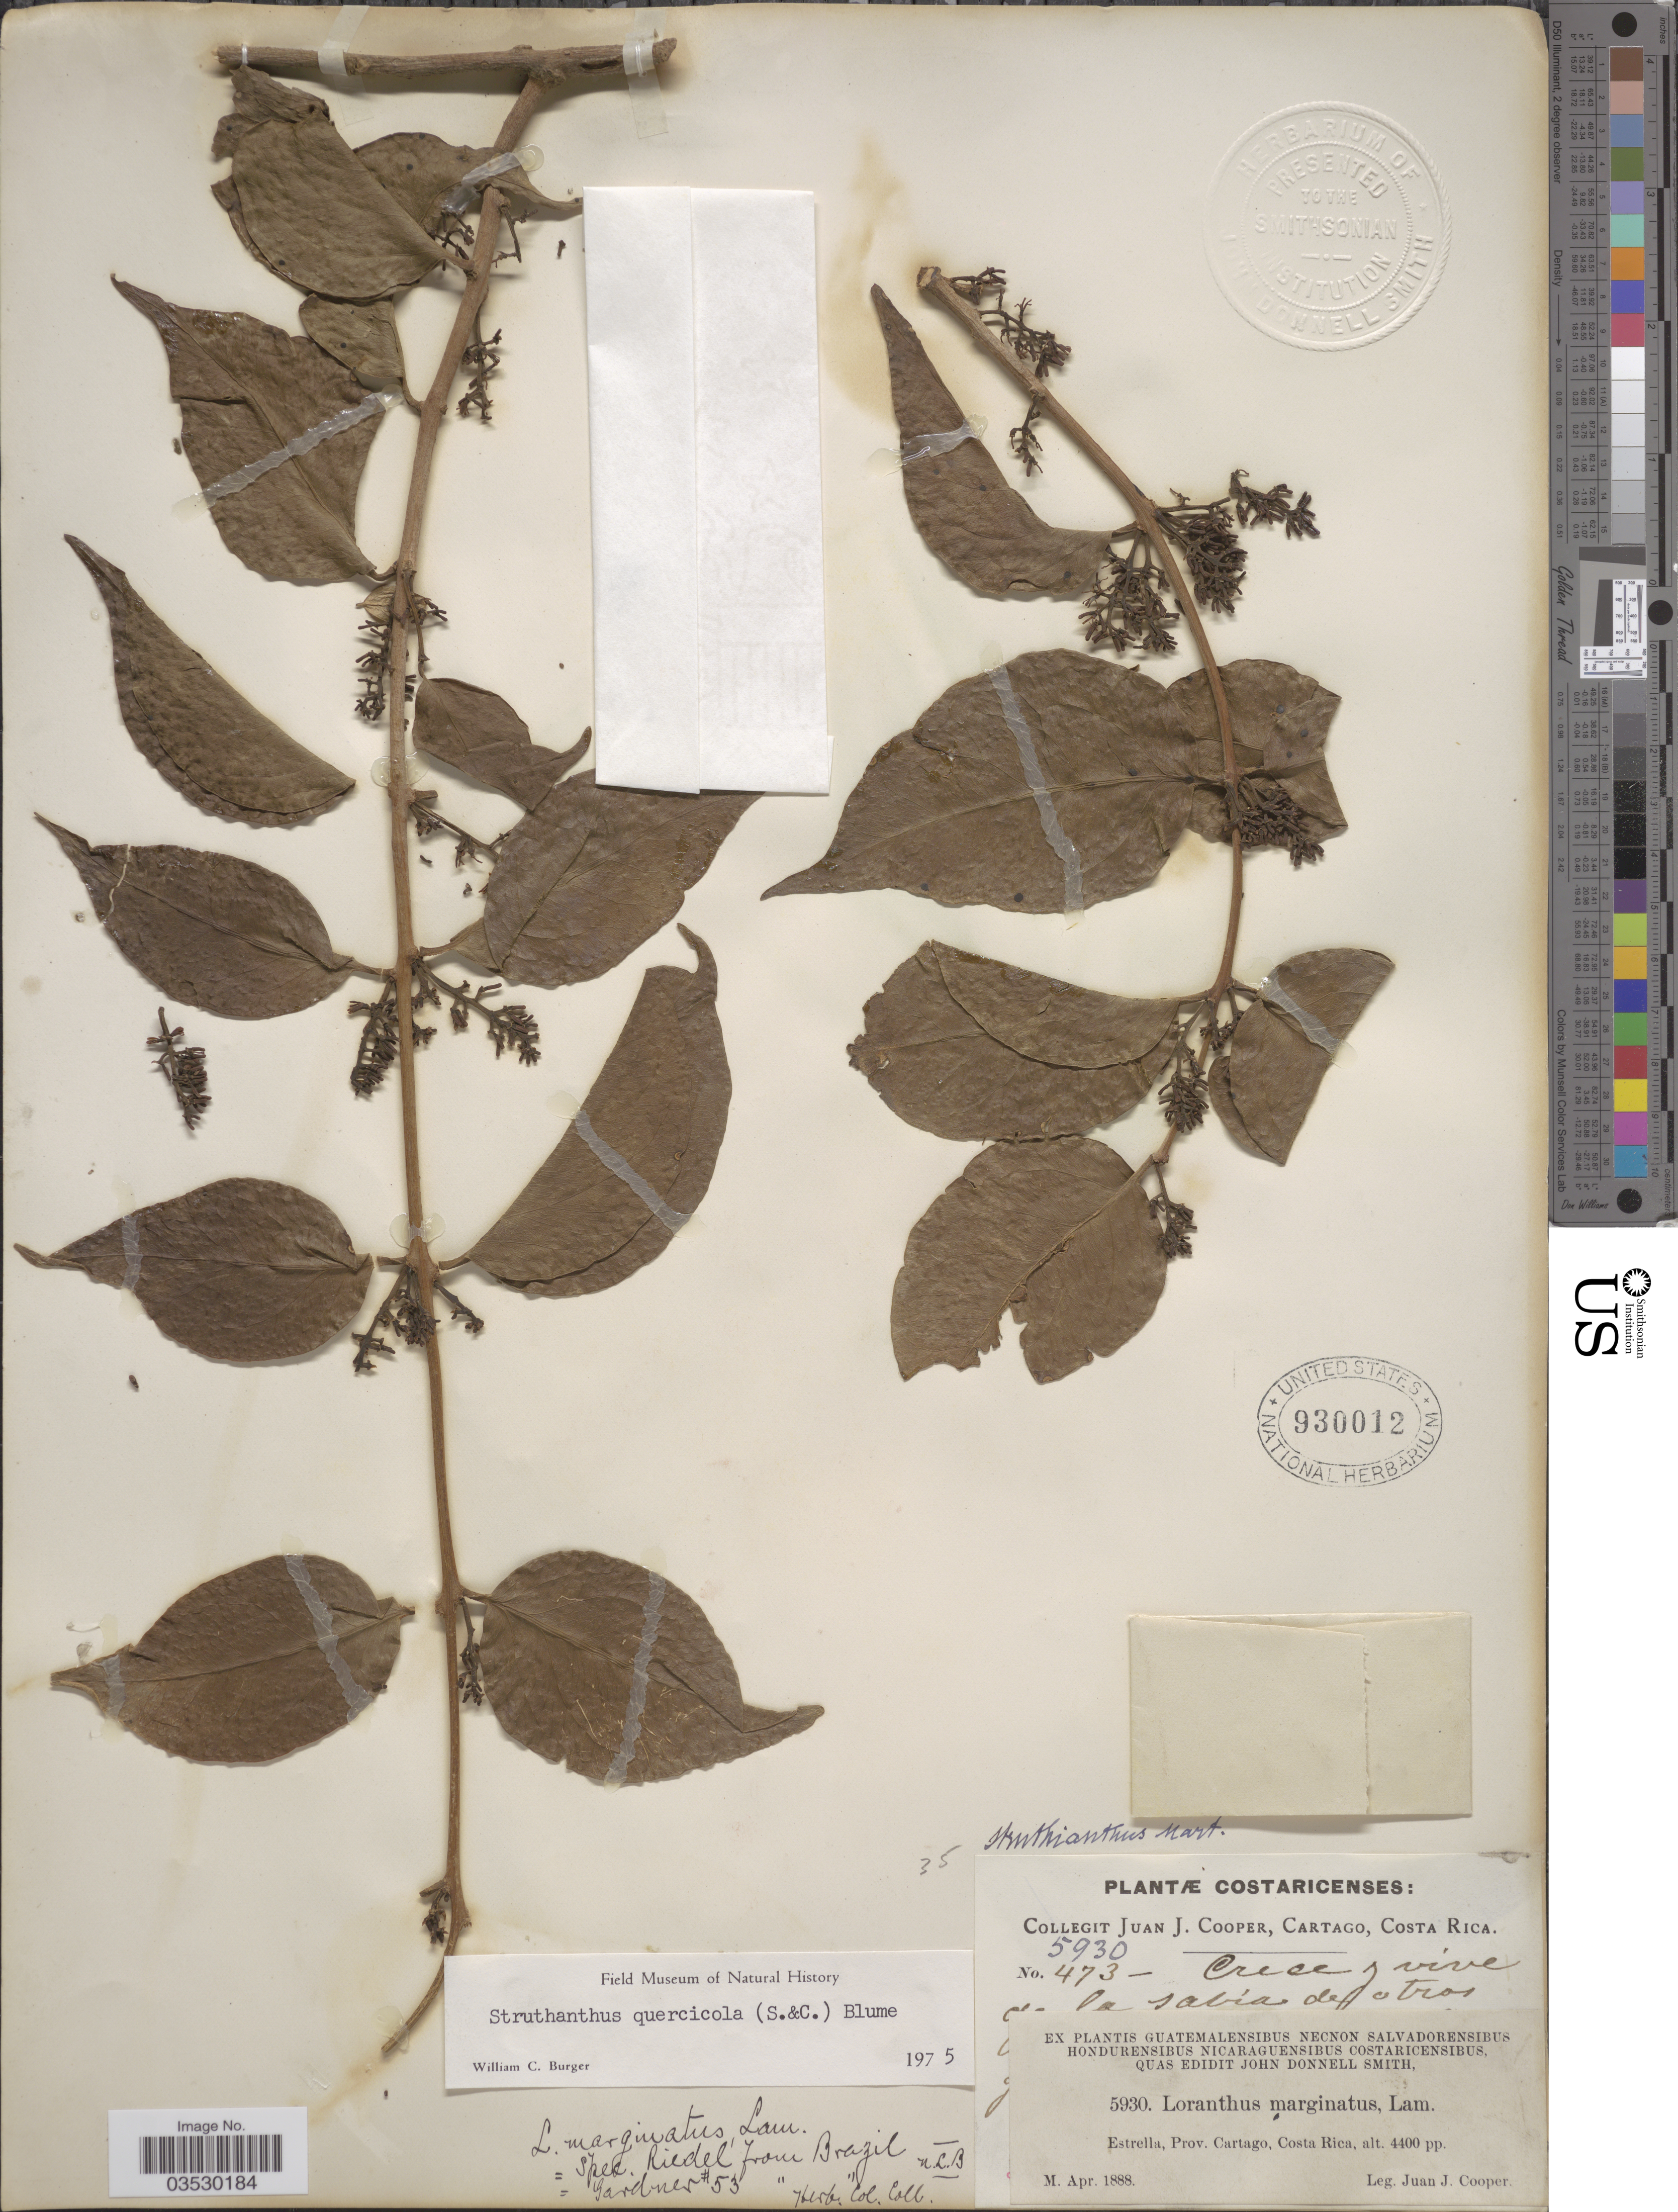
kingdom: Plantae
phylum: Tracheophyta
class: Magnoliopsida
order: Santalales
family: Loranthaceae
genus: Struthanthus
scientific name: Struthanthus quercicola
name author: (Kuijt) Cham. & Schltr.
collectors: J. J. Cooper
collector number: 5930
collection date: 1888-04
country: Costa Rica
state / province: Cartago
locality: Estrella.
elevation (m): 1341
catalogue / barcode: US 930012